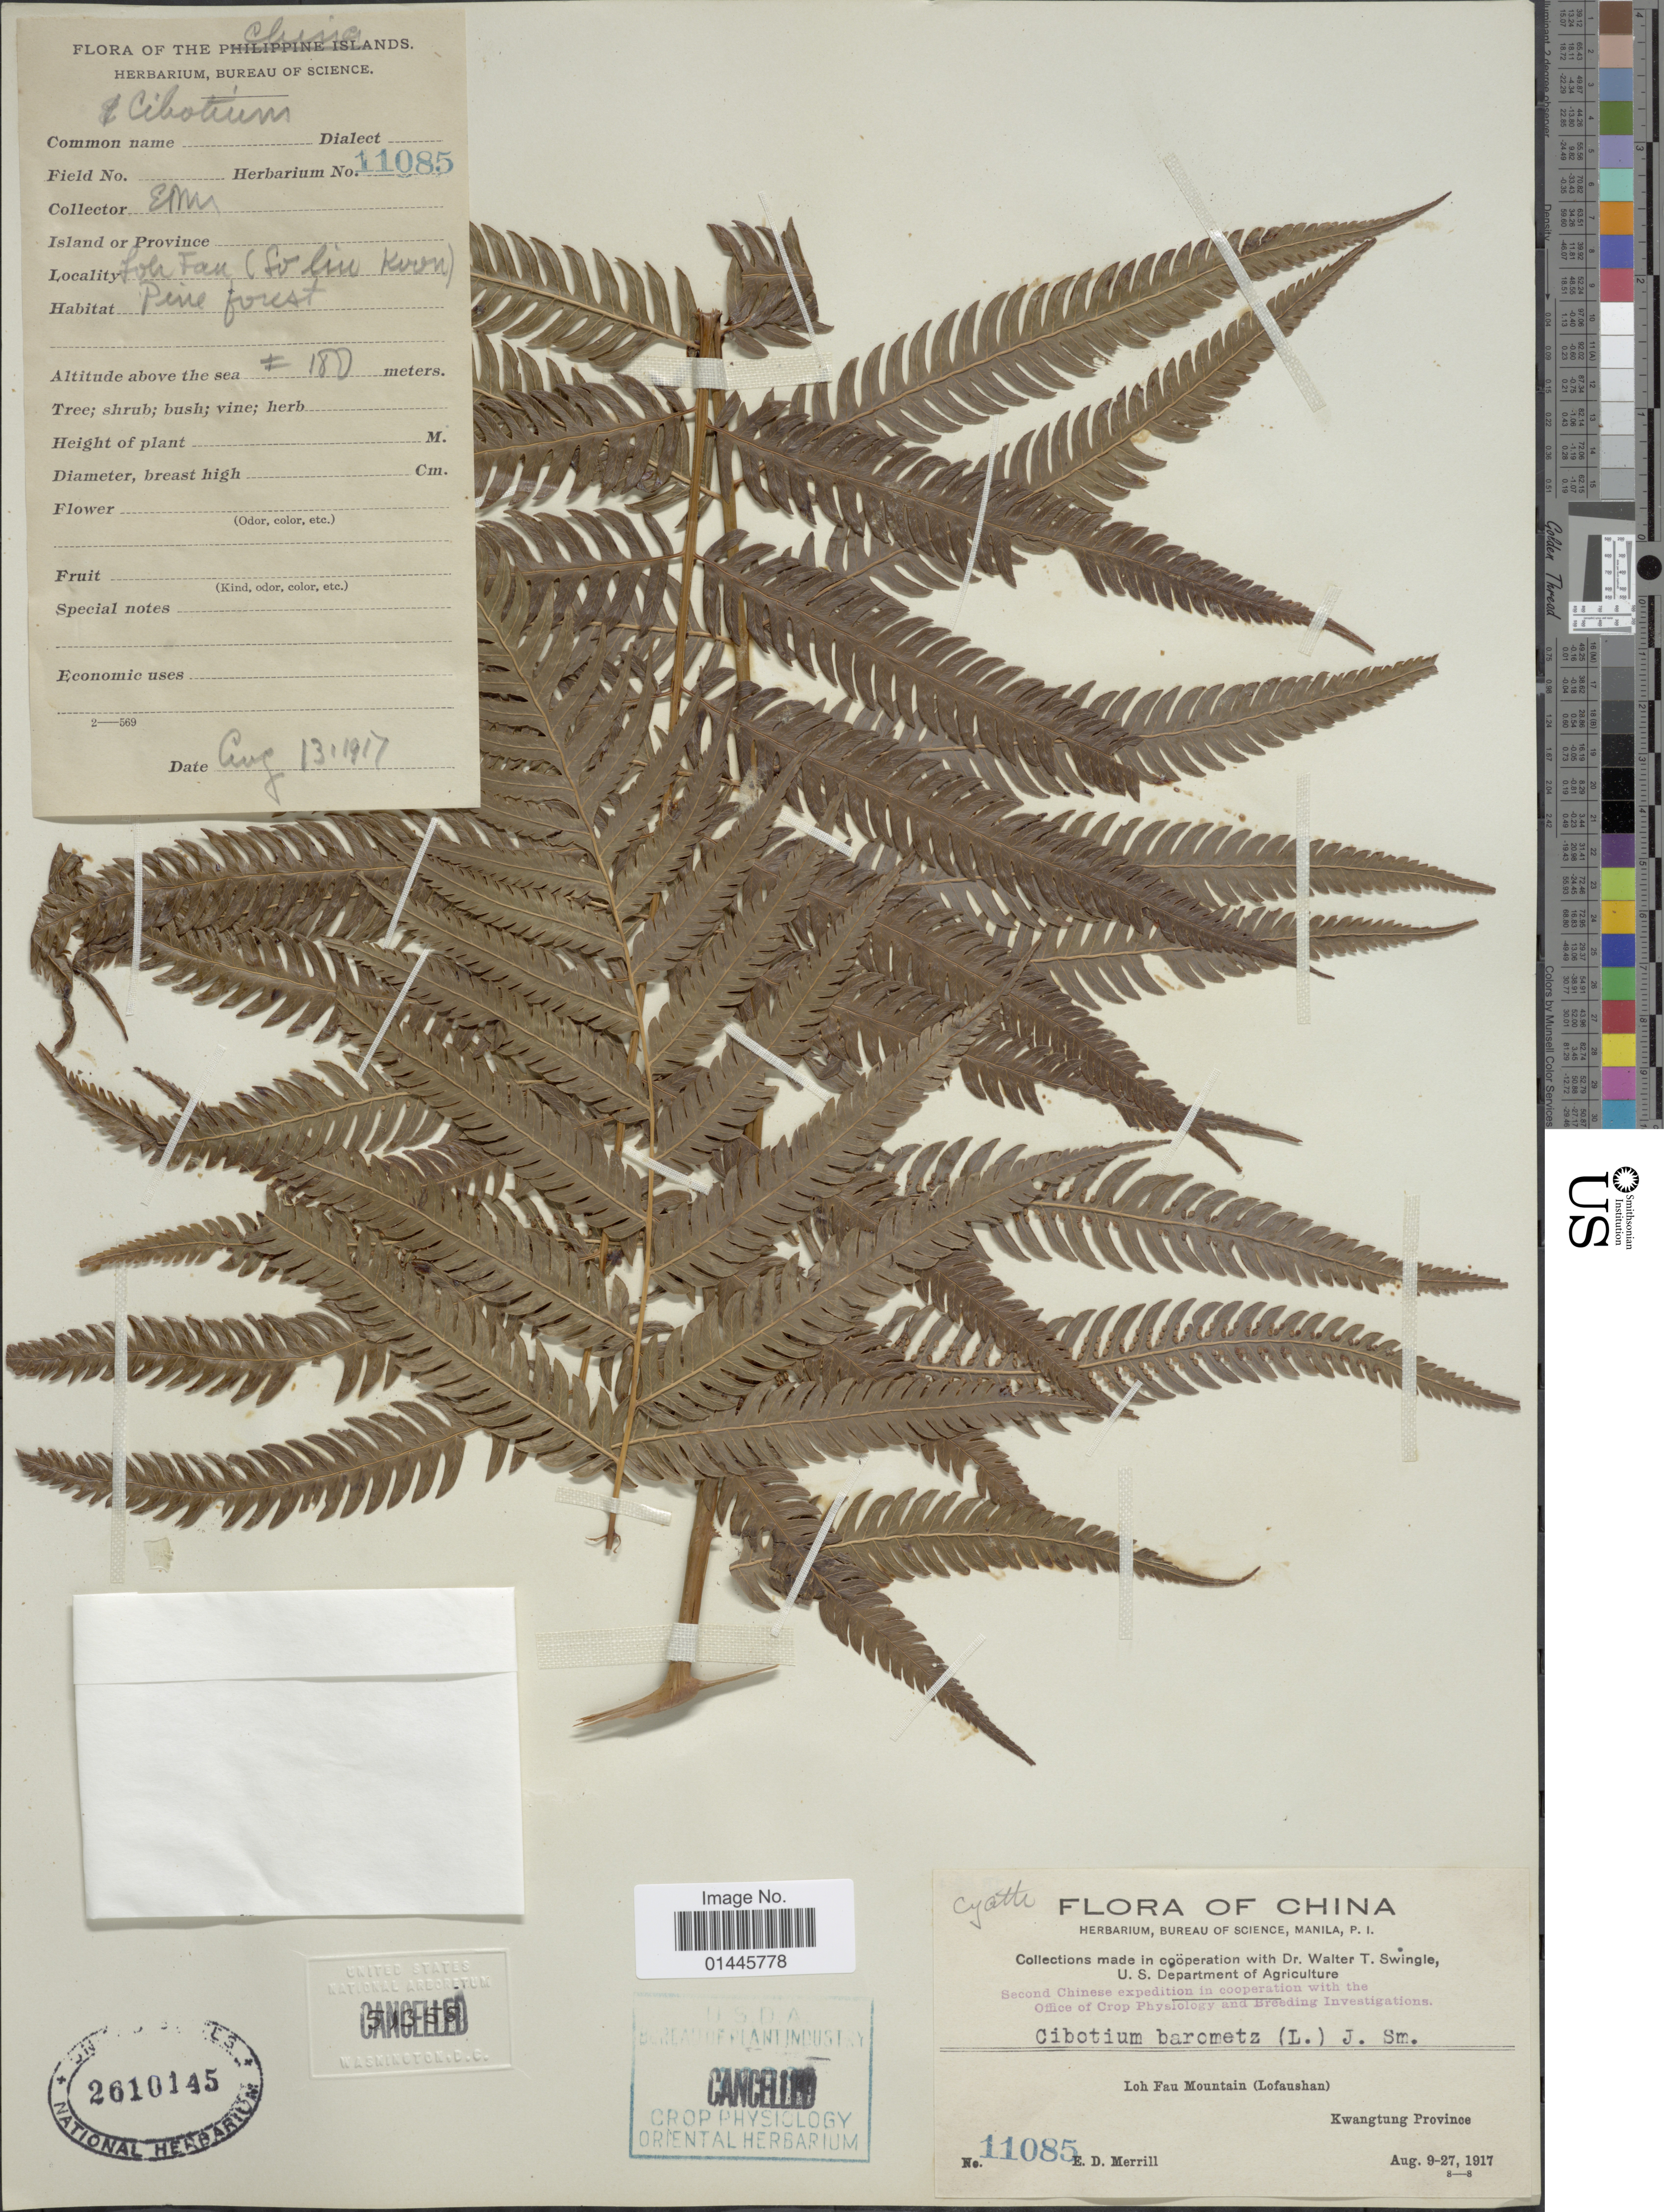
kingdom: Plantae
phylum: Tracheophyta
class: Polypodiopsida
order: Cyatheales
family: Cibotiaceae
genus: Cibotium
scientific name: Cibotium barometz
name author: (L.) J. Sm.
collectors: E. D. Merrill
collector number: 11085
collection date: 1917-08-13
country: China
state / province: Guangdong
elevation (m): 180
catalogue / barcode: US 2610145